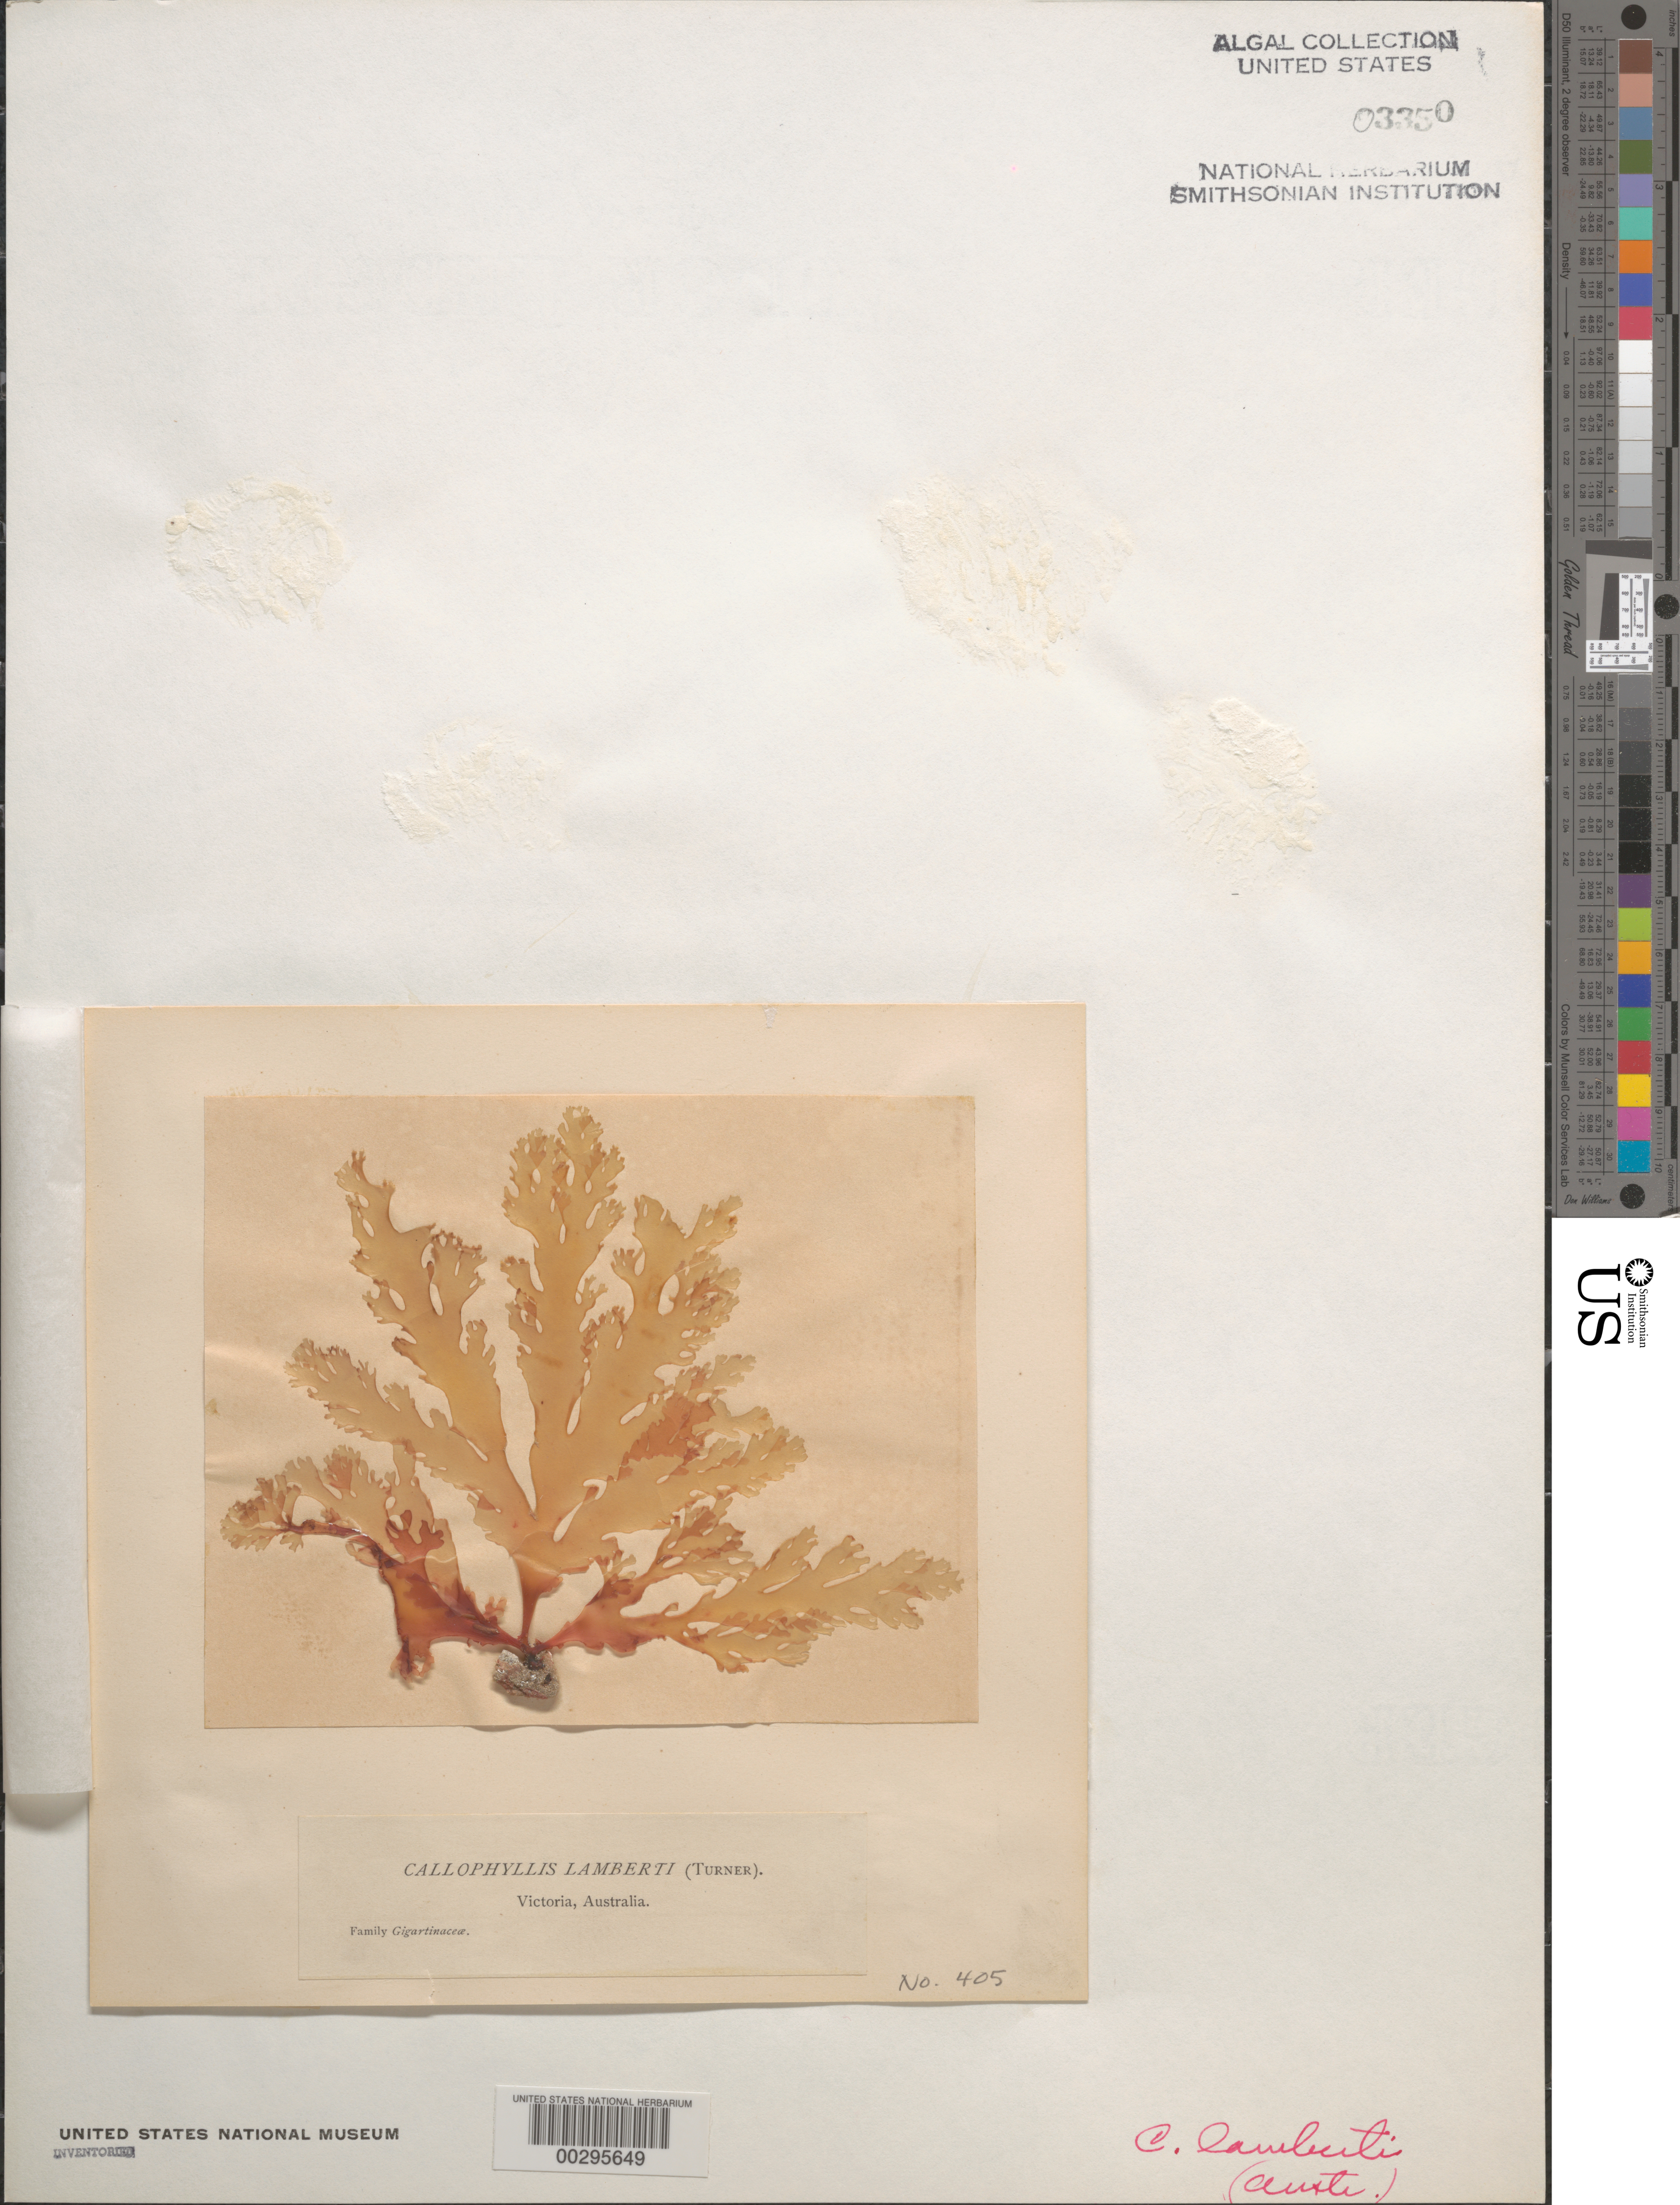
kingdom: Plantae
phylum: Rhodophyta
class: Florideophyceae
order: Gigartinales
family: Kallymeniaceae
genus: Callophyllis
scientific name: Callophyllis lambertii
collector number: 405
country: Australia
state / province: Victoria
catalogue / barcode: US 3350